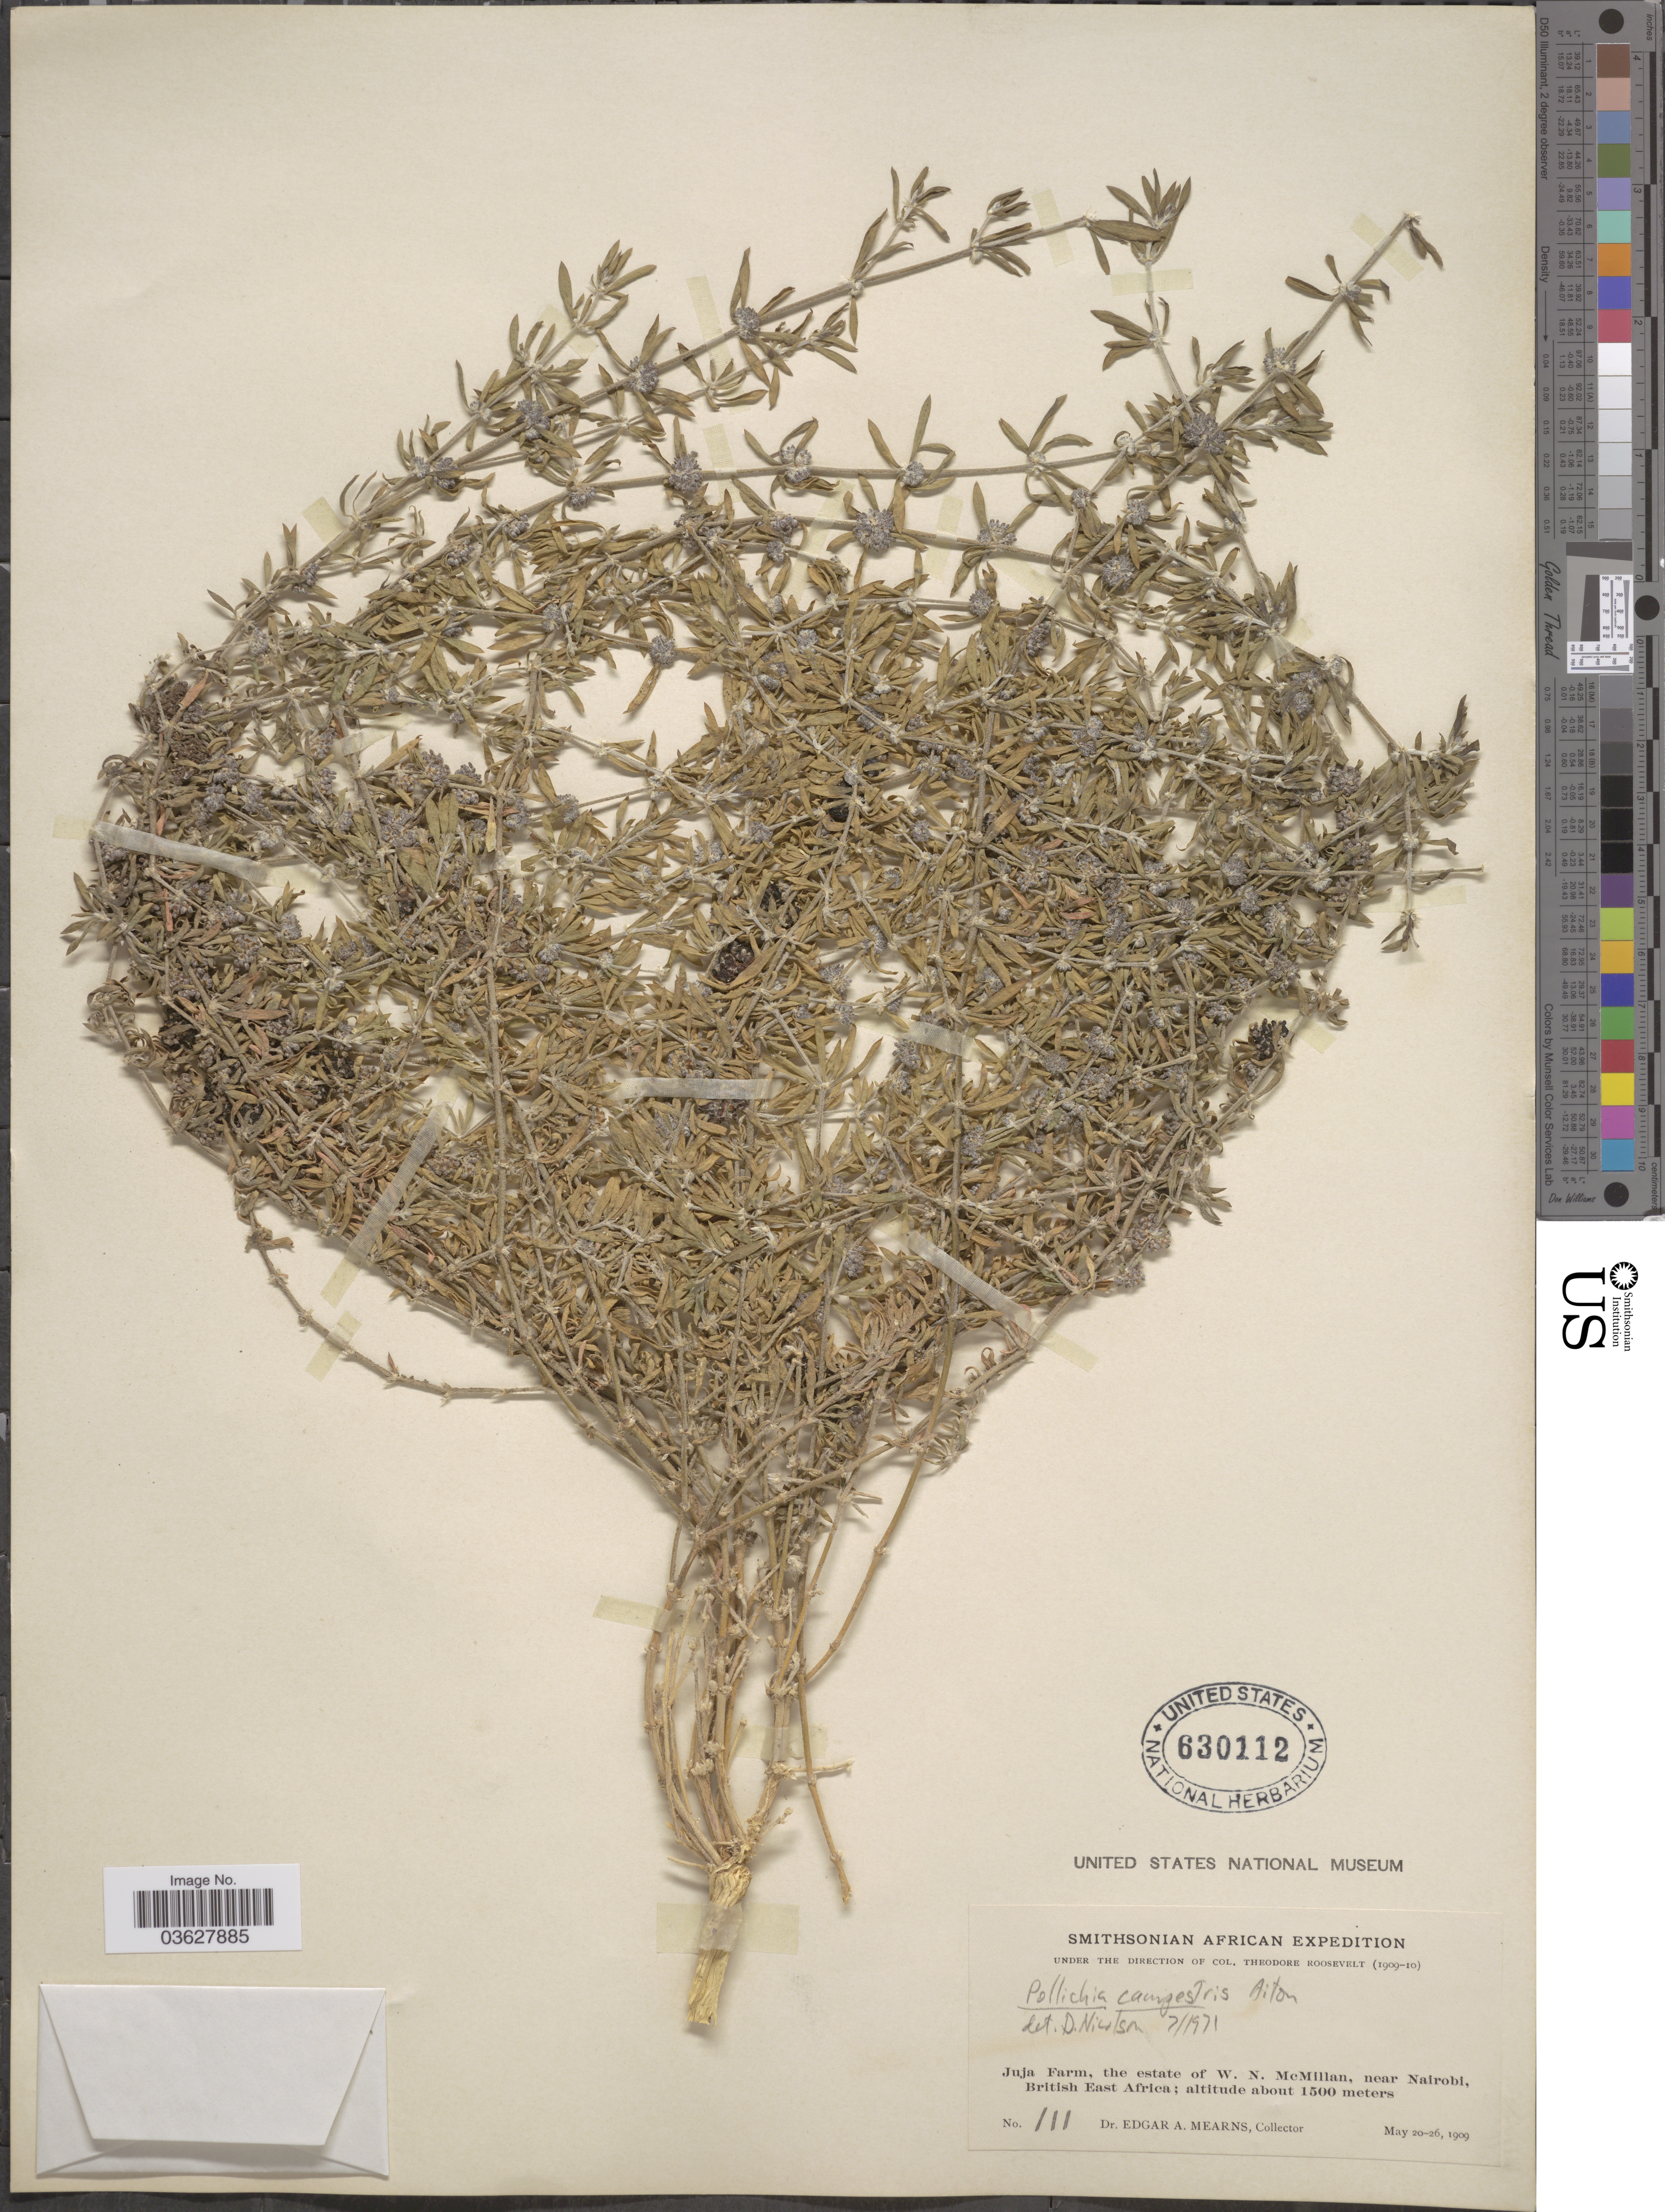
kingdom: Plantae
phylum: Tracheophyta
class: Magnoliopsida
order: Caryophyllales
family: Caryophyllaceae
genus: Pollichia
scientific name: Pollichia campestris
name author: Aiton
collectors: E. A. Mearns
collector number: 111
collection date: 1909-05-20/1909-05-26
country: Kenya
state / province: Nairobi Area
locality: Juja Farm, the estate of W.N. McMillan, near Nairobi, British East Africa.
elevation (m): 1500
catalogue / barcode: US 630112